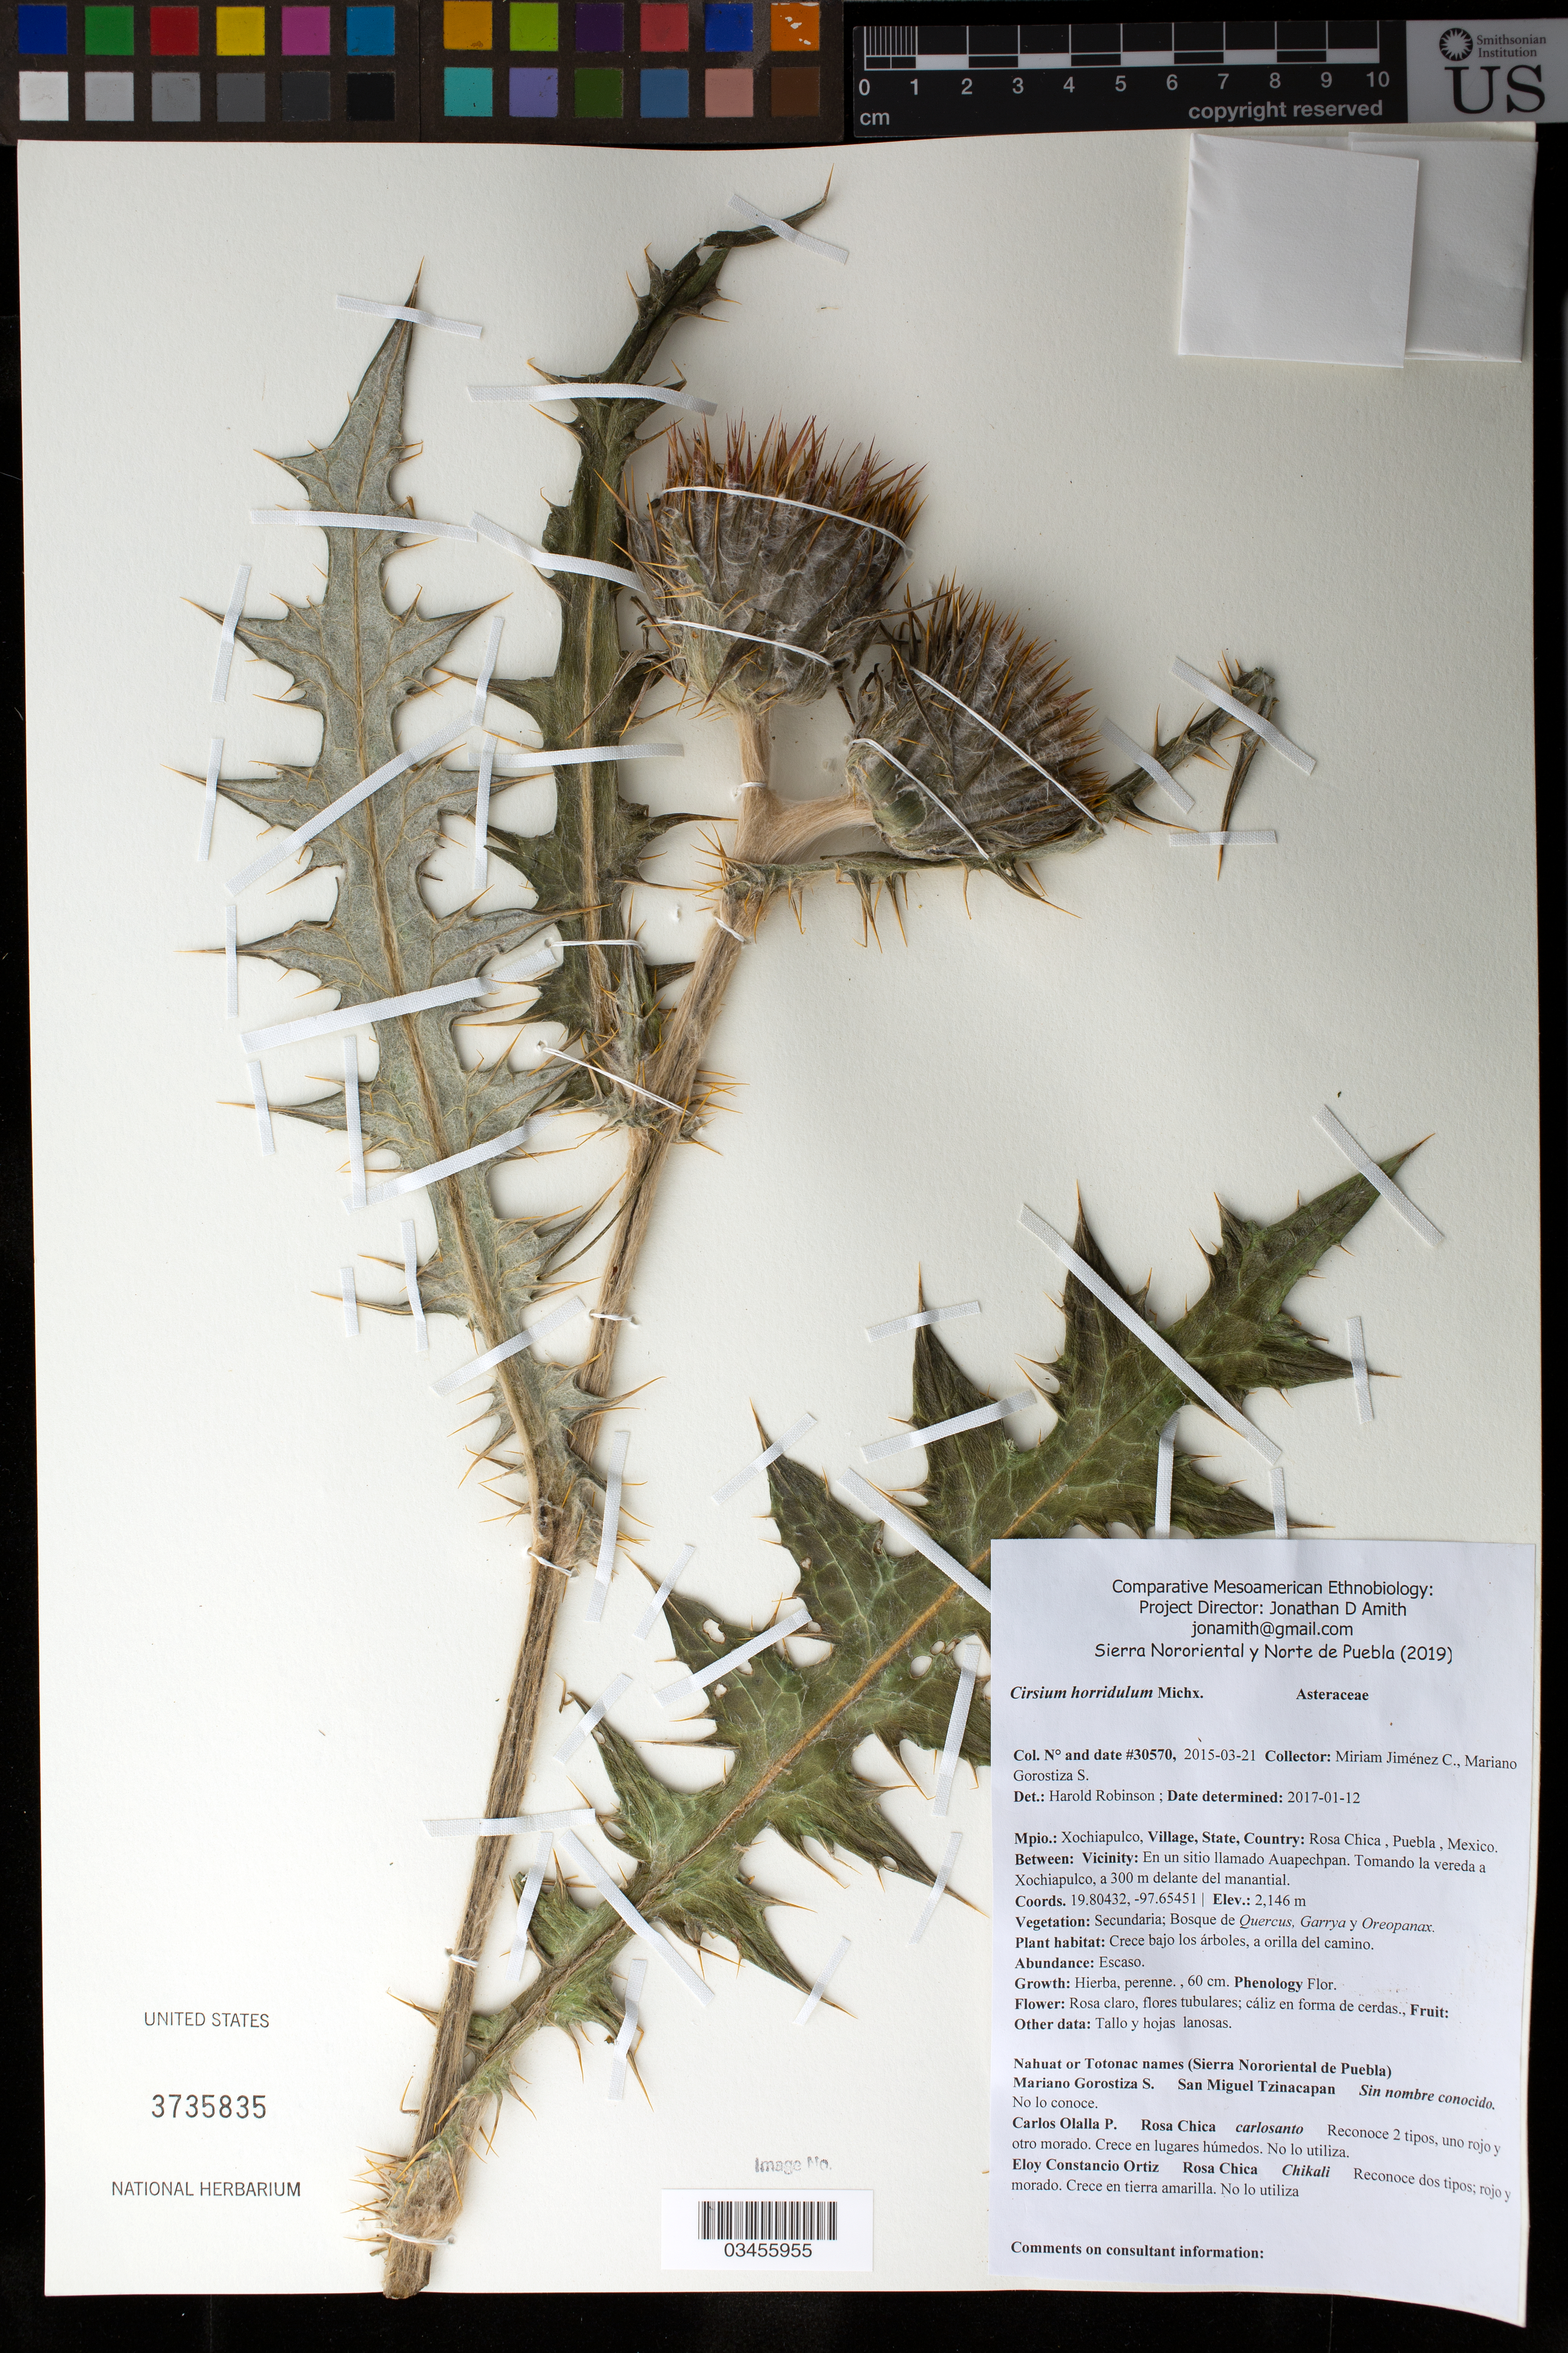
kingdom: Plantae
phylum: Tracheophyta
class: Magnoliopsida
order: Asterales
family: Asteraceae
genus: Cirsium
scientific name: Cirsium horridulum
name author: Michx.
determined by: Robinson, Harold E., (US)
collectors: M. Jiménez Chimil & M. Gorostiza S.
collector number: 30570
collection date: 2015-03-21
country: México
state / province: Puebla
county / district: Xochiapulco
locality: PUEBLO: Rosa Chica; LOCALIDAD EXACTA: En un sitio llamado Auapechpan. Tomando la vereda a Xochiapulco, a 300 m delante del manantial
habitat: Bosque de Quercus, Garrya y Oreopanax | Bajo los árboles, a orilla del camino.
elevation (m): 2146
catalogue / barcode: US 3735835